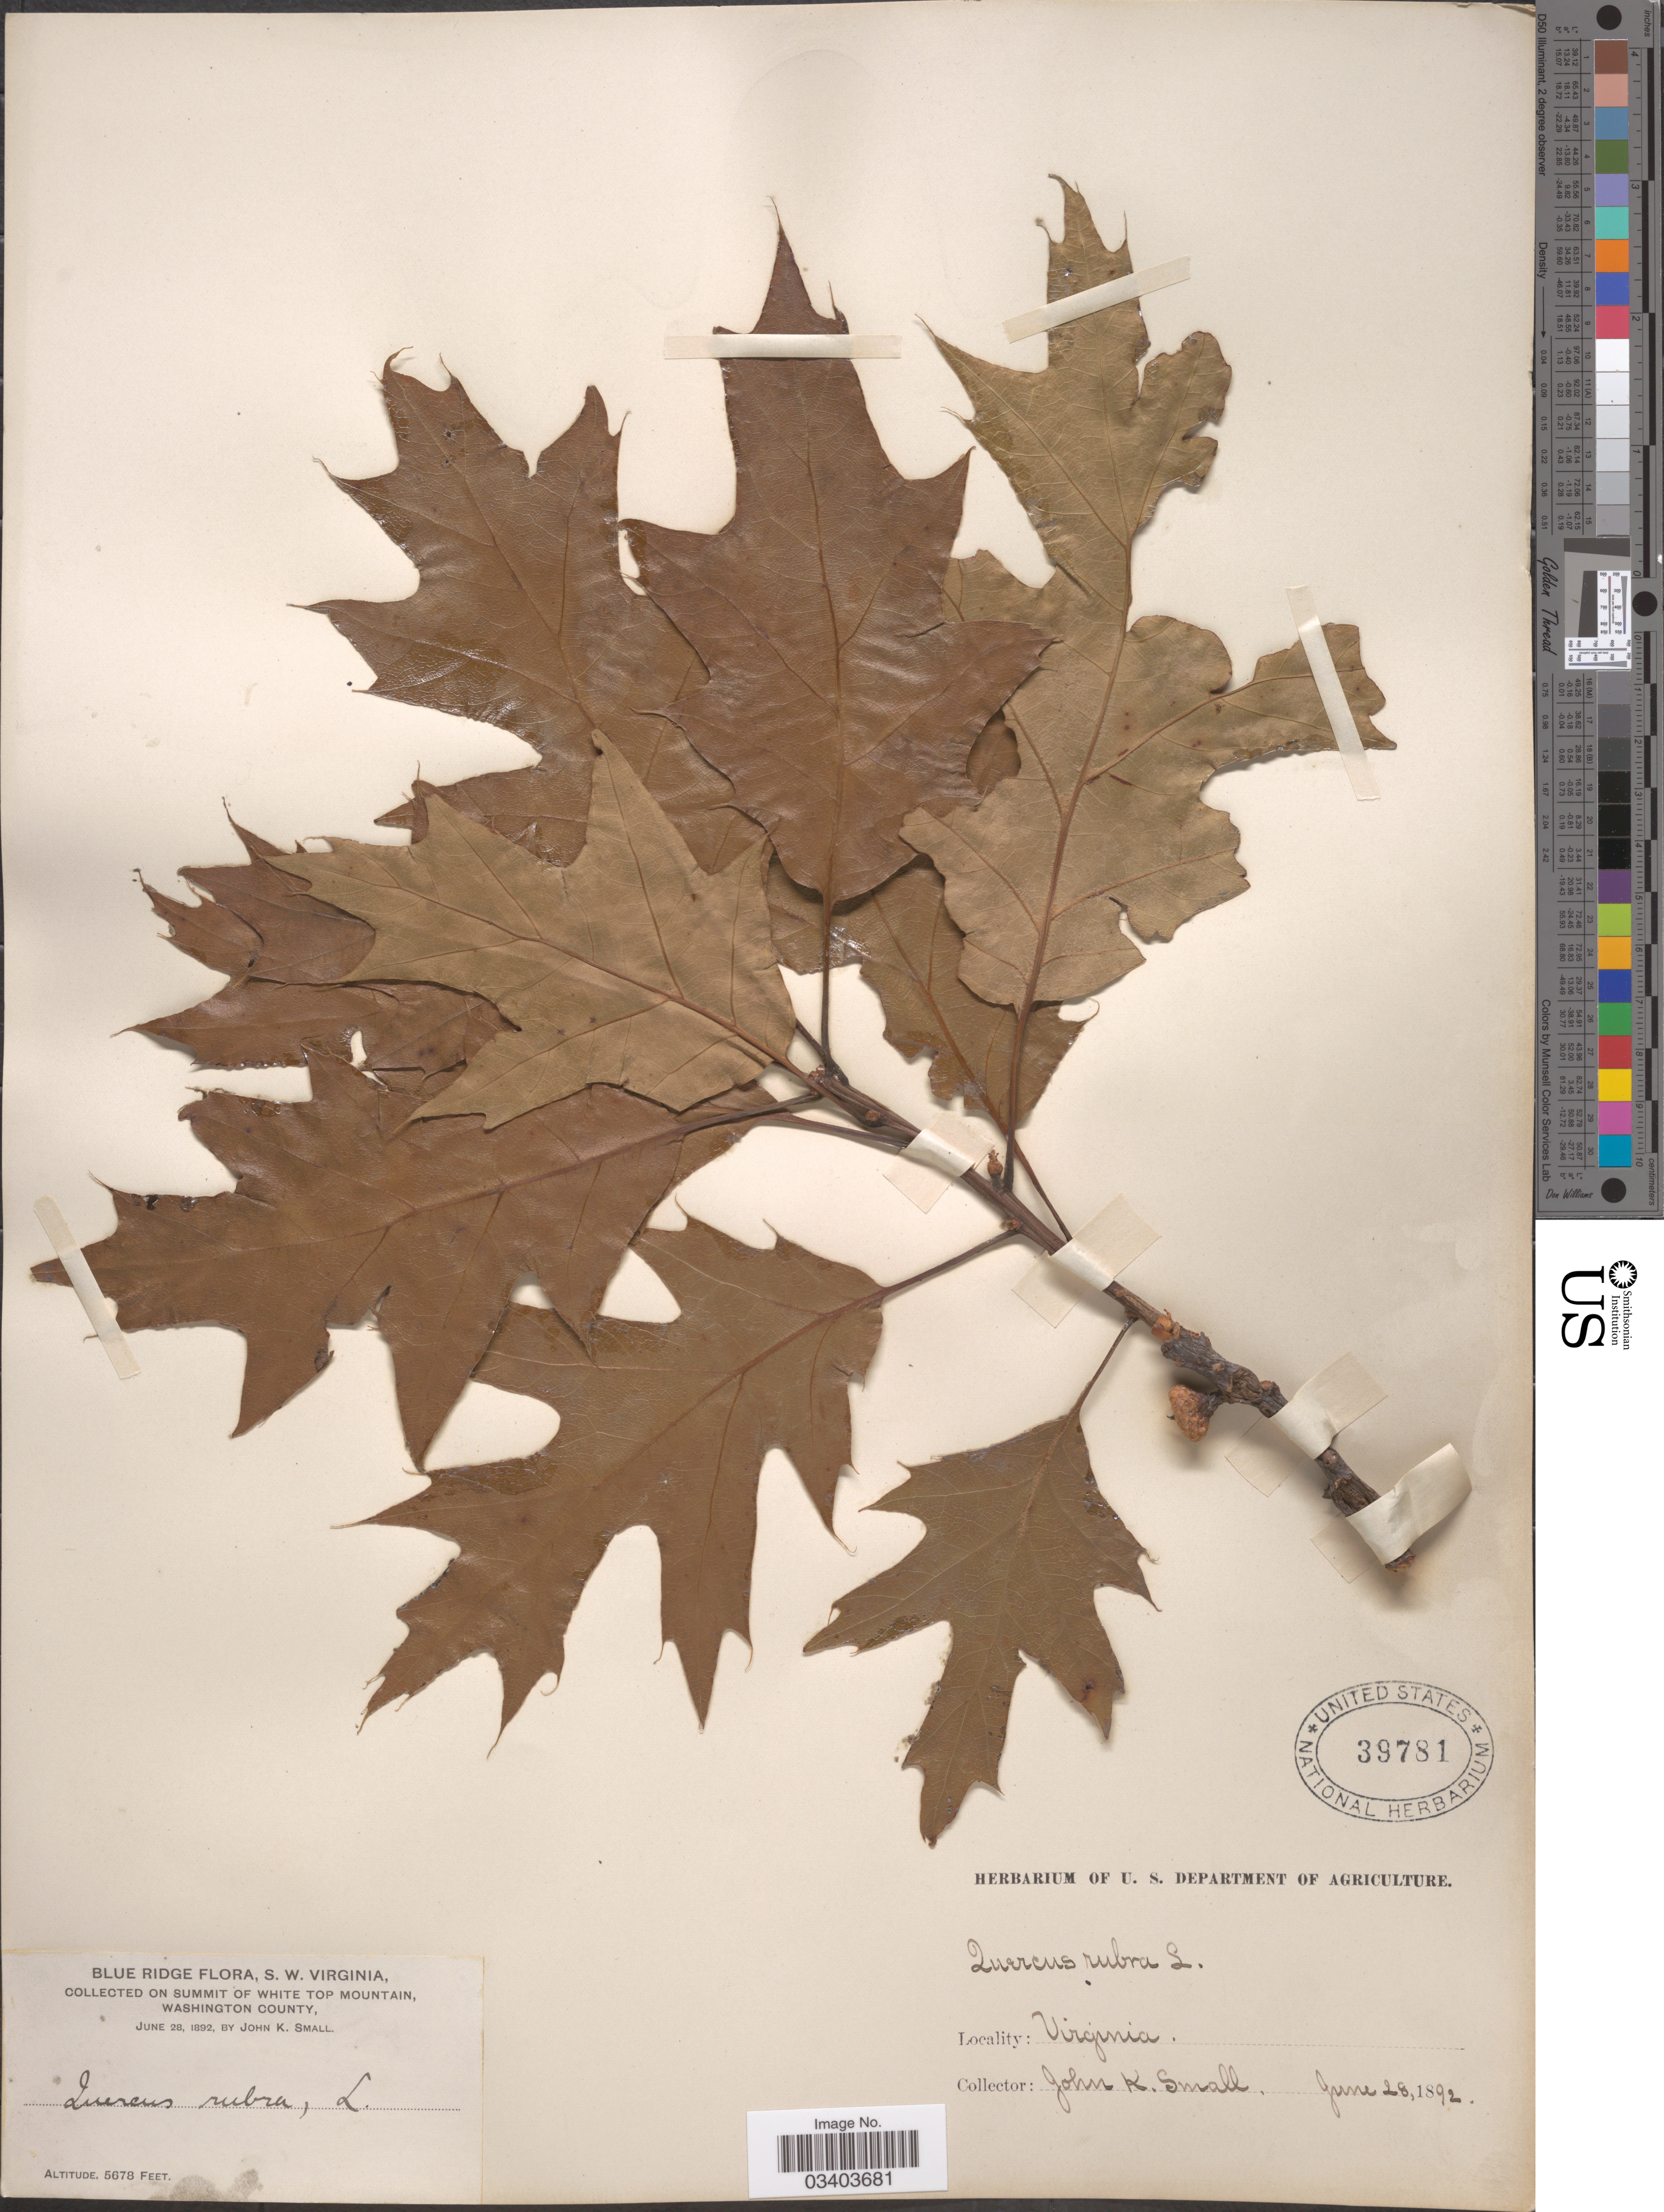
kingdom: Plantae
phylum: Tracheophyta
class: Magnoliopsida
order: Fagales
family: Fagaceae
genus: Quercus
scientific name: Quercus borealis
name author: F. Michx.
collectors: J. K. Small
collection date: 1892-06-28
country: United States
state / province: Virginia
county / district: Washington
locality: Blue Ridge, S. W. Virginia. Summit of White Top Mountain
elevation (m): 1731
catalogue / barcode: US 39781